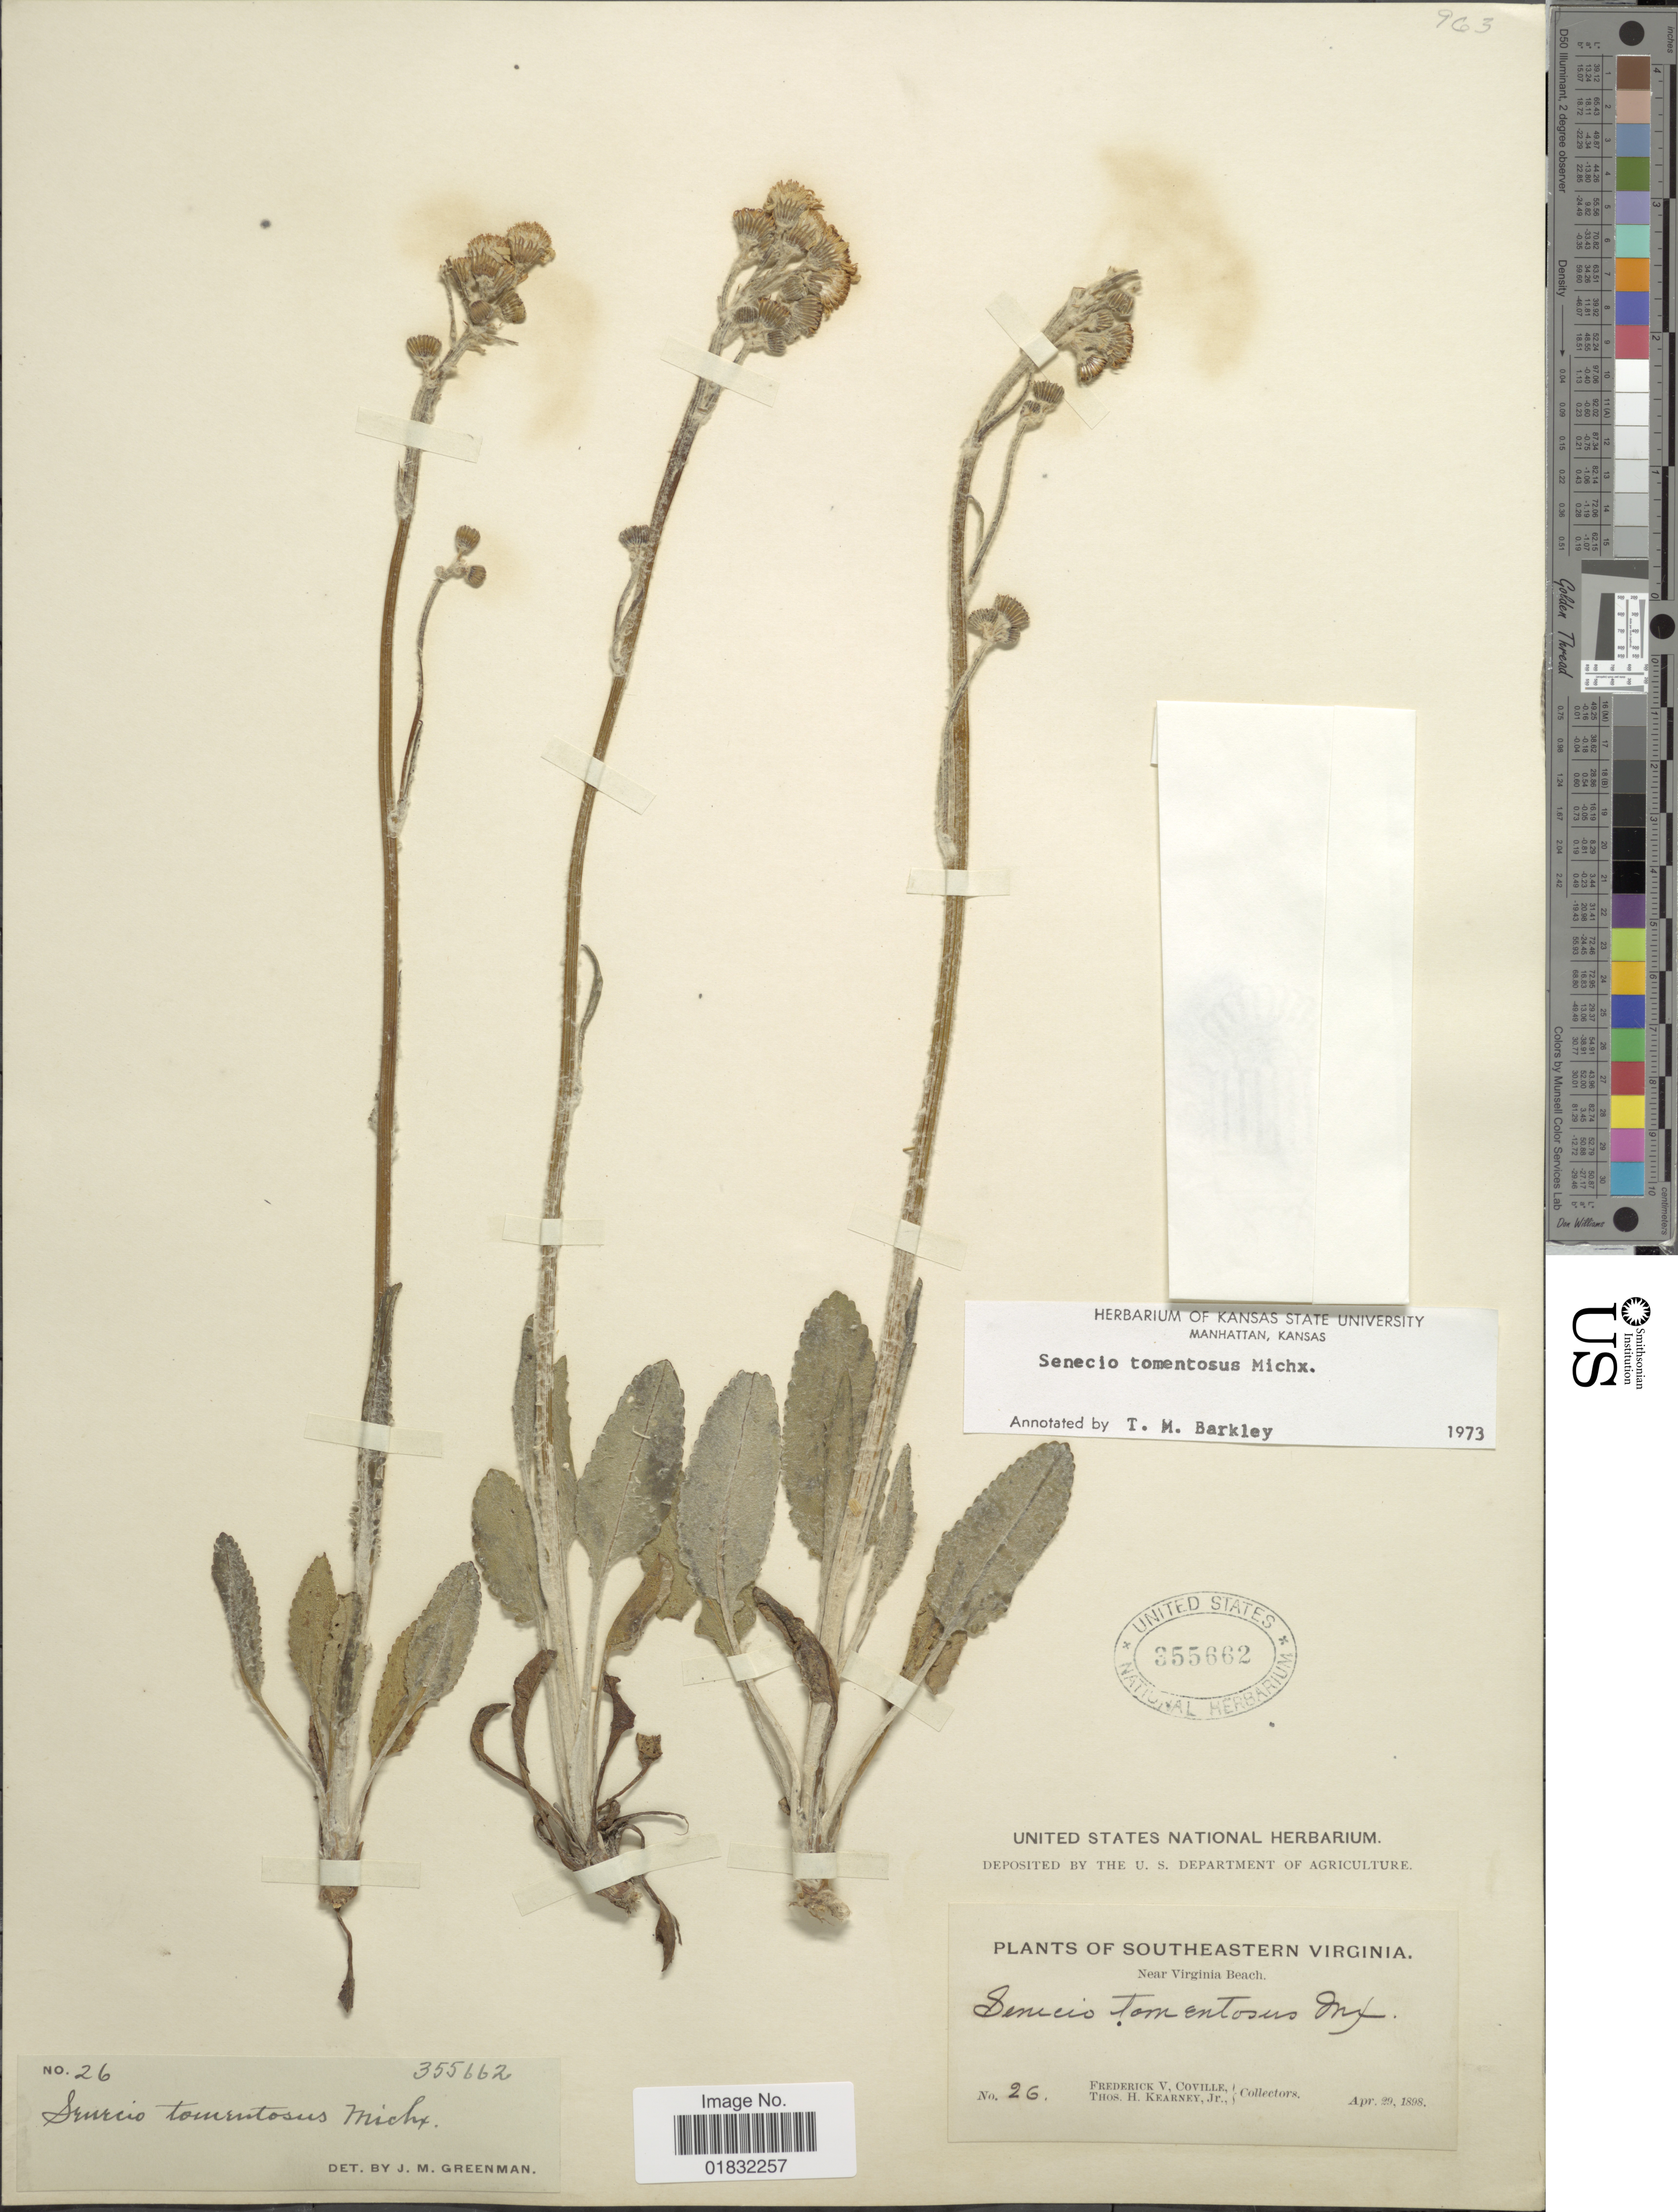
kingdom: Plantae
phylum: Tracheophyta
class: Magnoliopsida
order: Asterales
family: Asteraceae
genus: Packera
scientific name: Packera dubia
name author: (Spreng.) Trock & Mabb.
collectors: F. V. Coville & T. H. Kearney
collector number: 26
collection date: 1898-04-29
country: United States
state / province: Virginia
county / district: City of Virginia Beach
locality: Southeastern Virginia, Near Virginia Beach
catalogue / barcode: US 355662